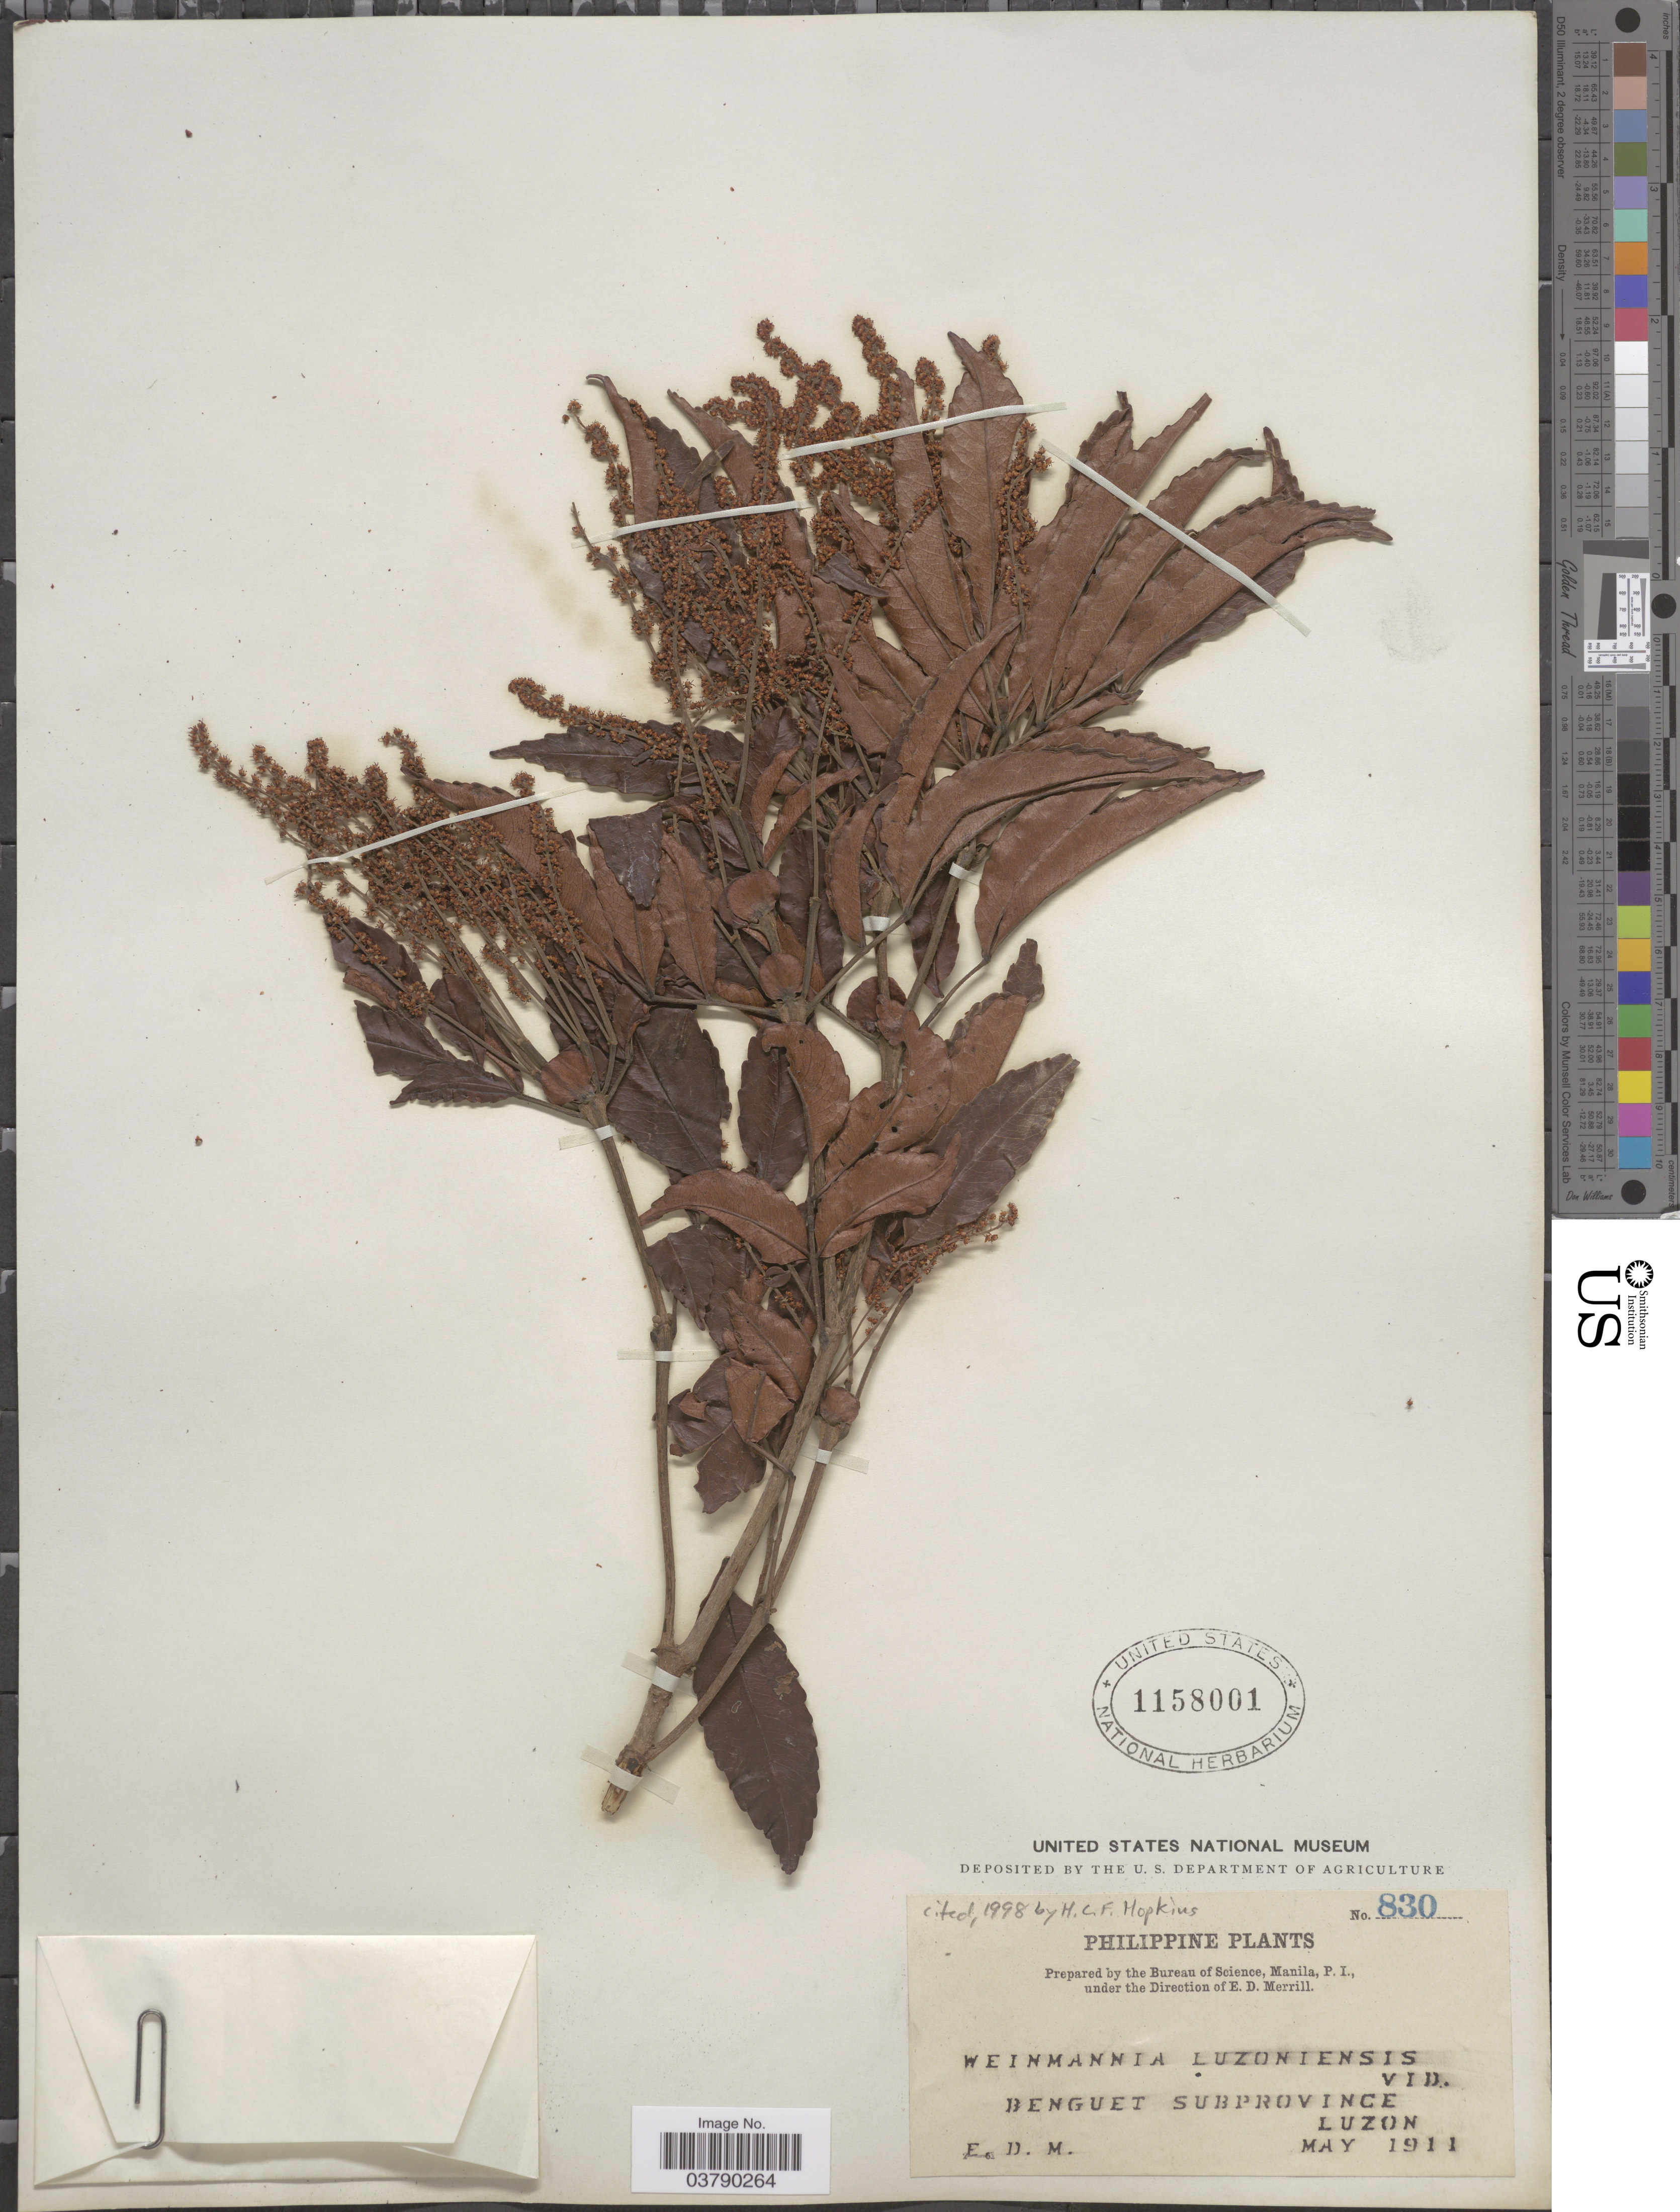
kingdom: Plantae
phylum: Tracheophyta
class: Magnoliopsida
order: Oxalidales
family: Cunoniaceae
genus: Pterophylla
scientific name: Pterophylla luzoniensis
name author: (S. Vidal) Pillon & H.C. Hopkins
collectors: E. D. Merrill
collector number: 830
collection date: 1911-05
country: Philippines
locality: Benguet Subprovince, Luzon.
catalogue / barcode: US 1158001